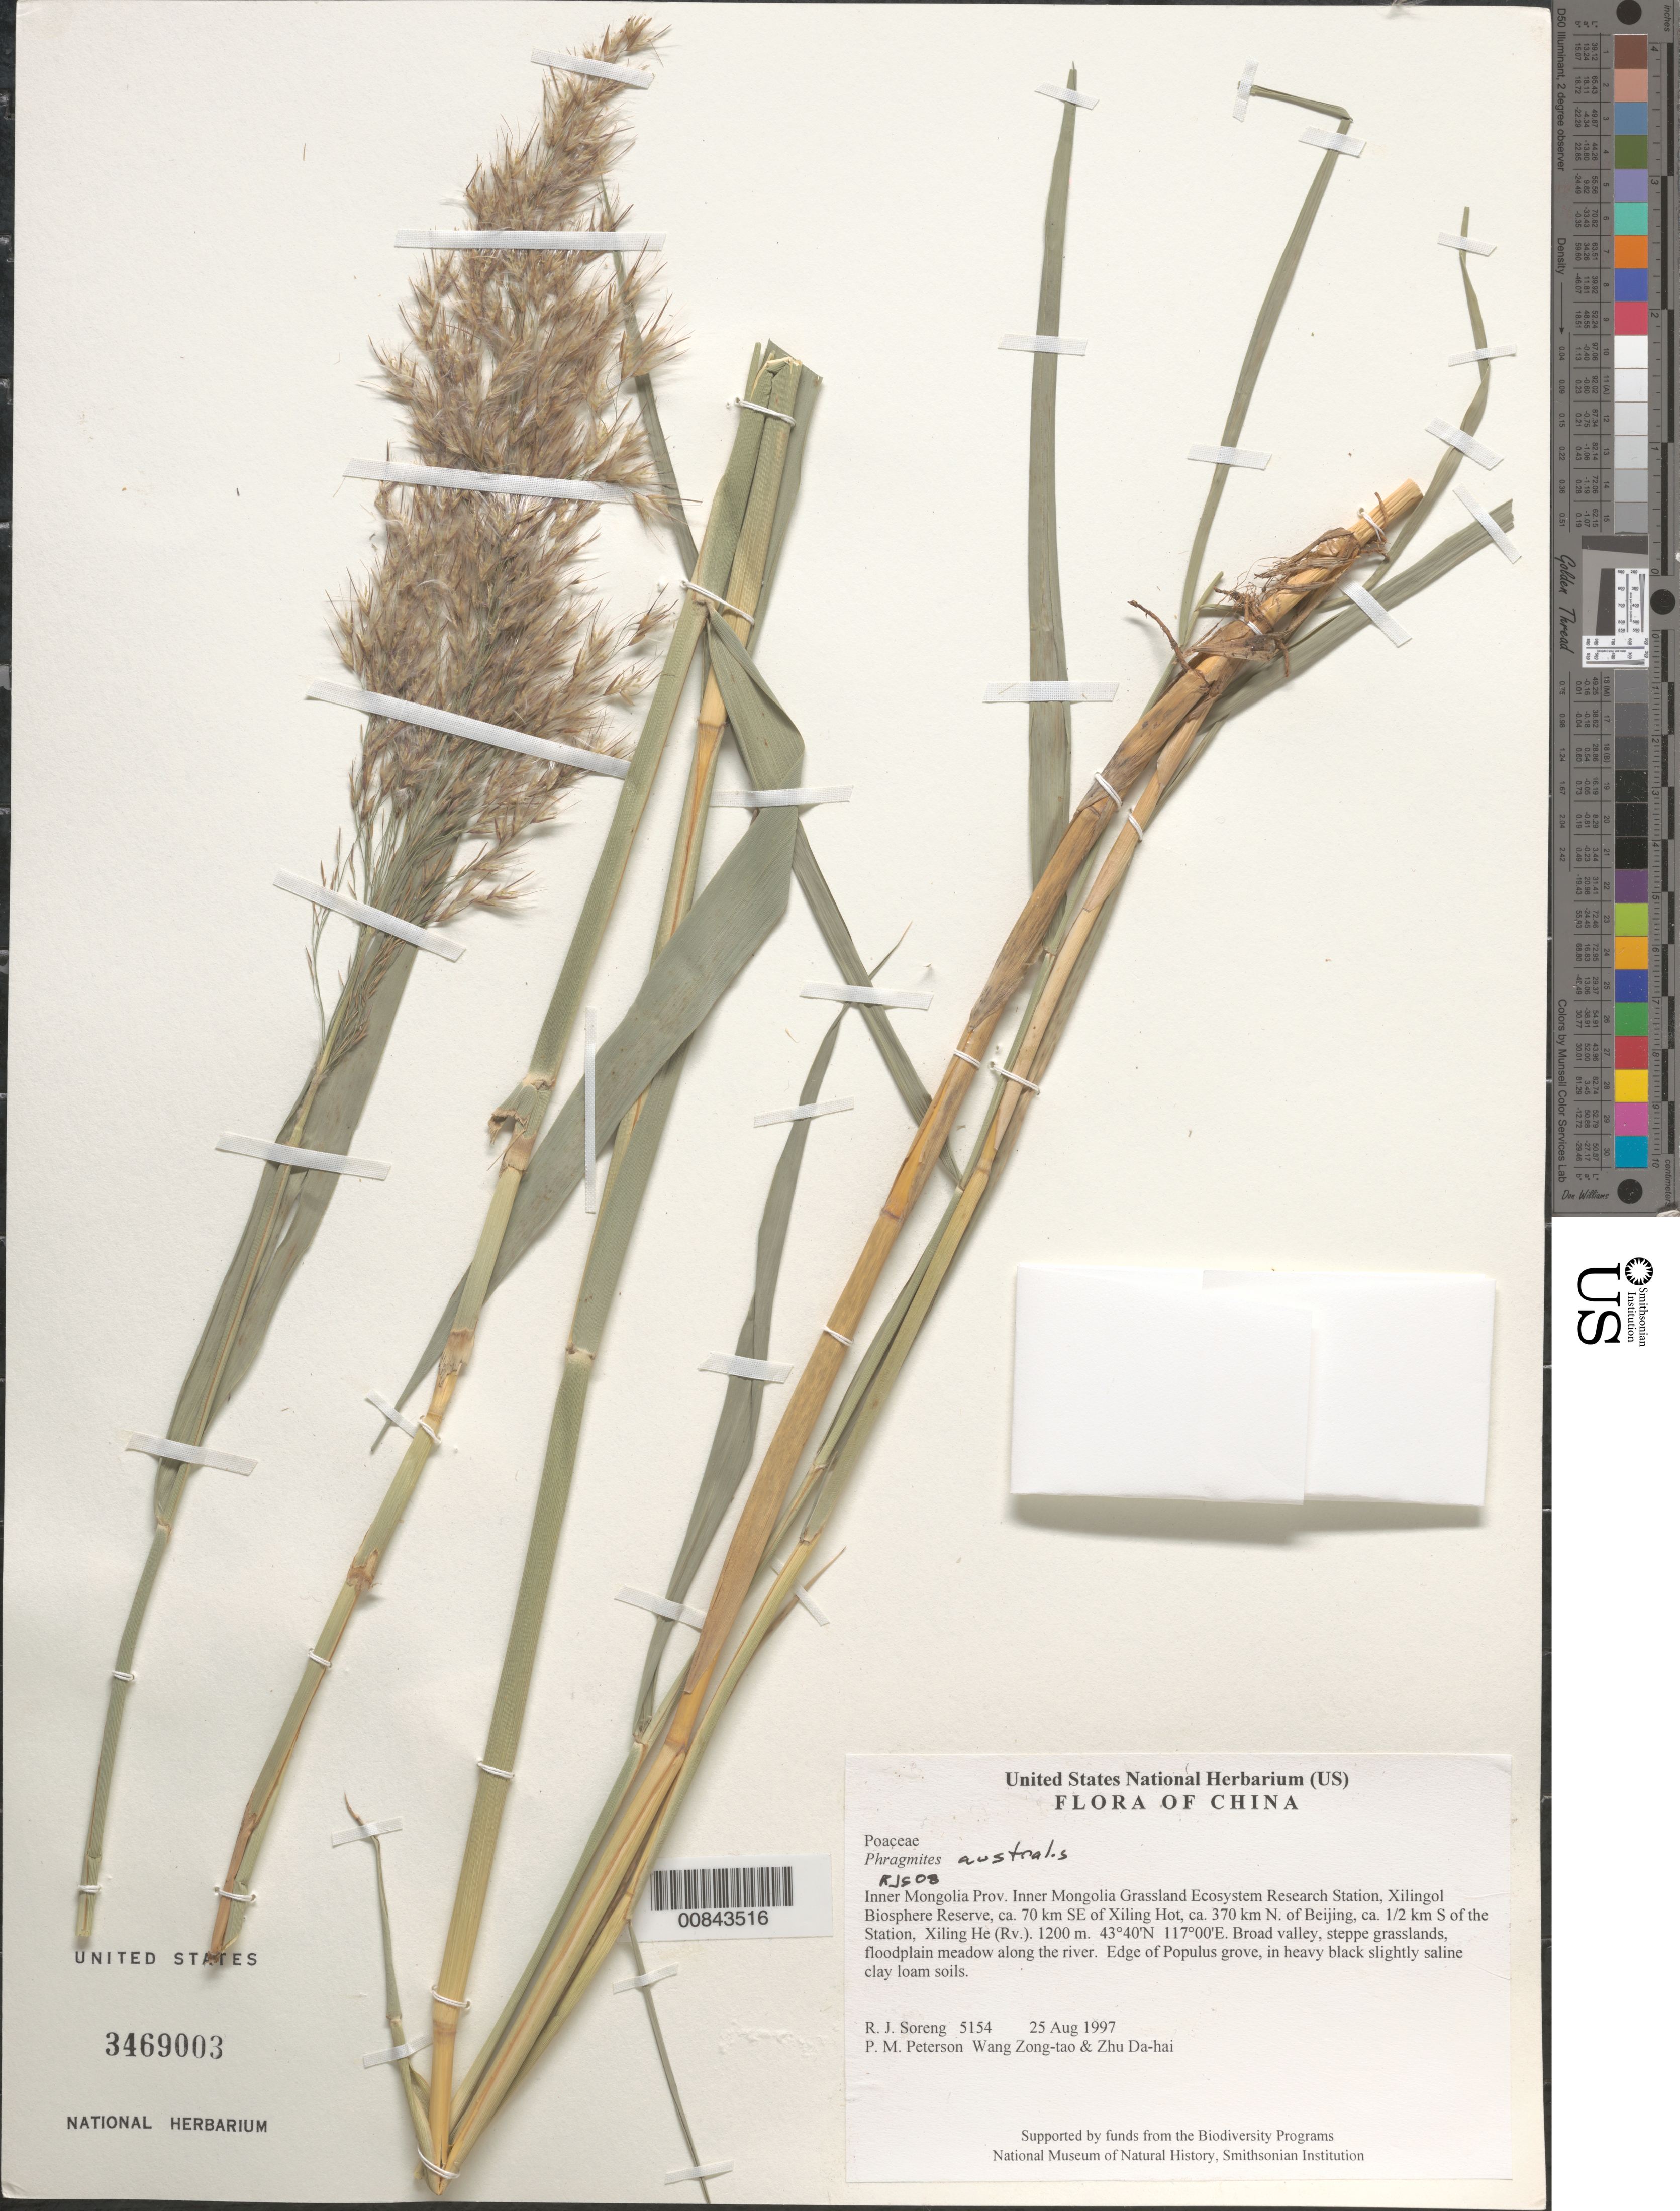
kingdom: Plantae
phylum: Tracheophyta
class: Liliopsida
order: Poales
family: Poaceae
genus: Phragmites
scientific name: Phragmites australis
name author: (Cav.) Trin. ex Steud.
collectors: R. J. Soreng, P. M. Peterson & Zhu Da-hai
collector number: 5154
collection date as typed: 25 Aug 1997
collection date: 1997-08-25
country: China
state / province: Nei Monggol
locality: Inner Mongolia Grassland Ecosystem Research Station, Xilingol Biosphere Reserve, ca. 70 km SE of Xiling Hot, ca. 370 km N. of Beijing, ca. 1/2 km S of the Station, Xiling He (Rv.)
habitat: Broad valley, steppe grasslands, floodplain meadow along the river. Edge of Populus grove, in heavy black slightly saline cl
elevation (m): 1200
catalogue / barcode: US 3469003